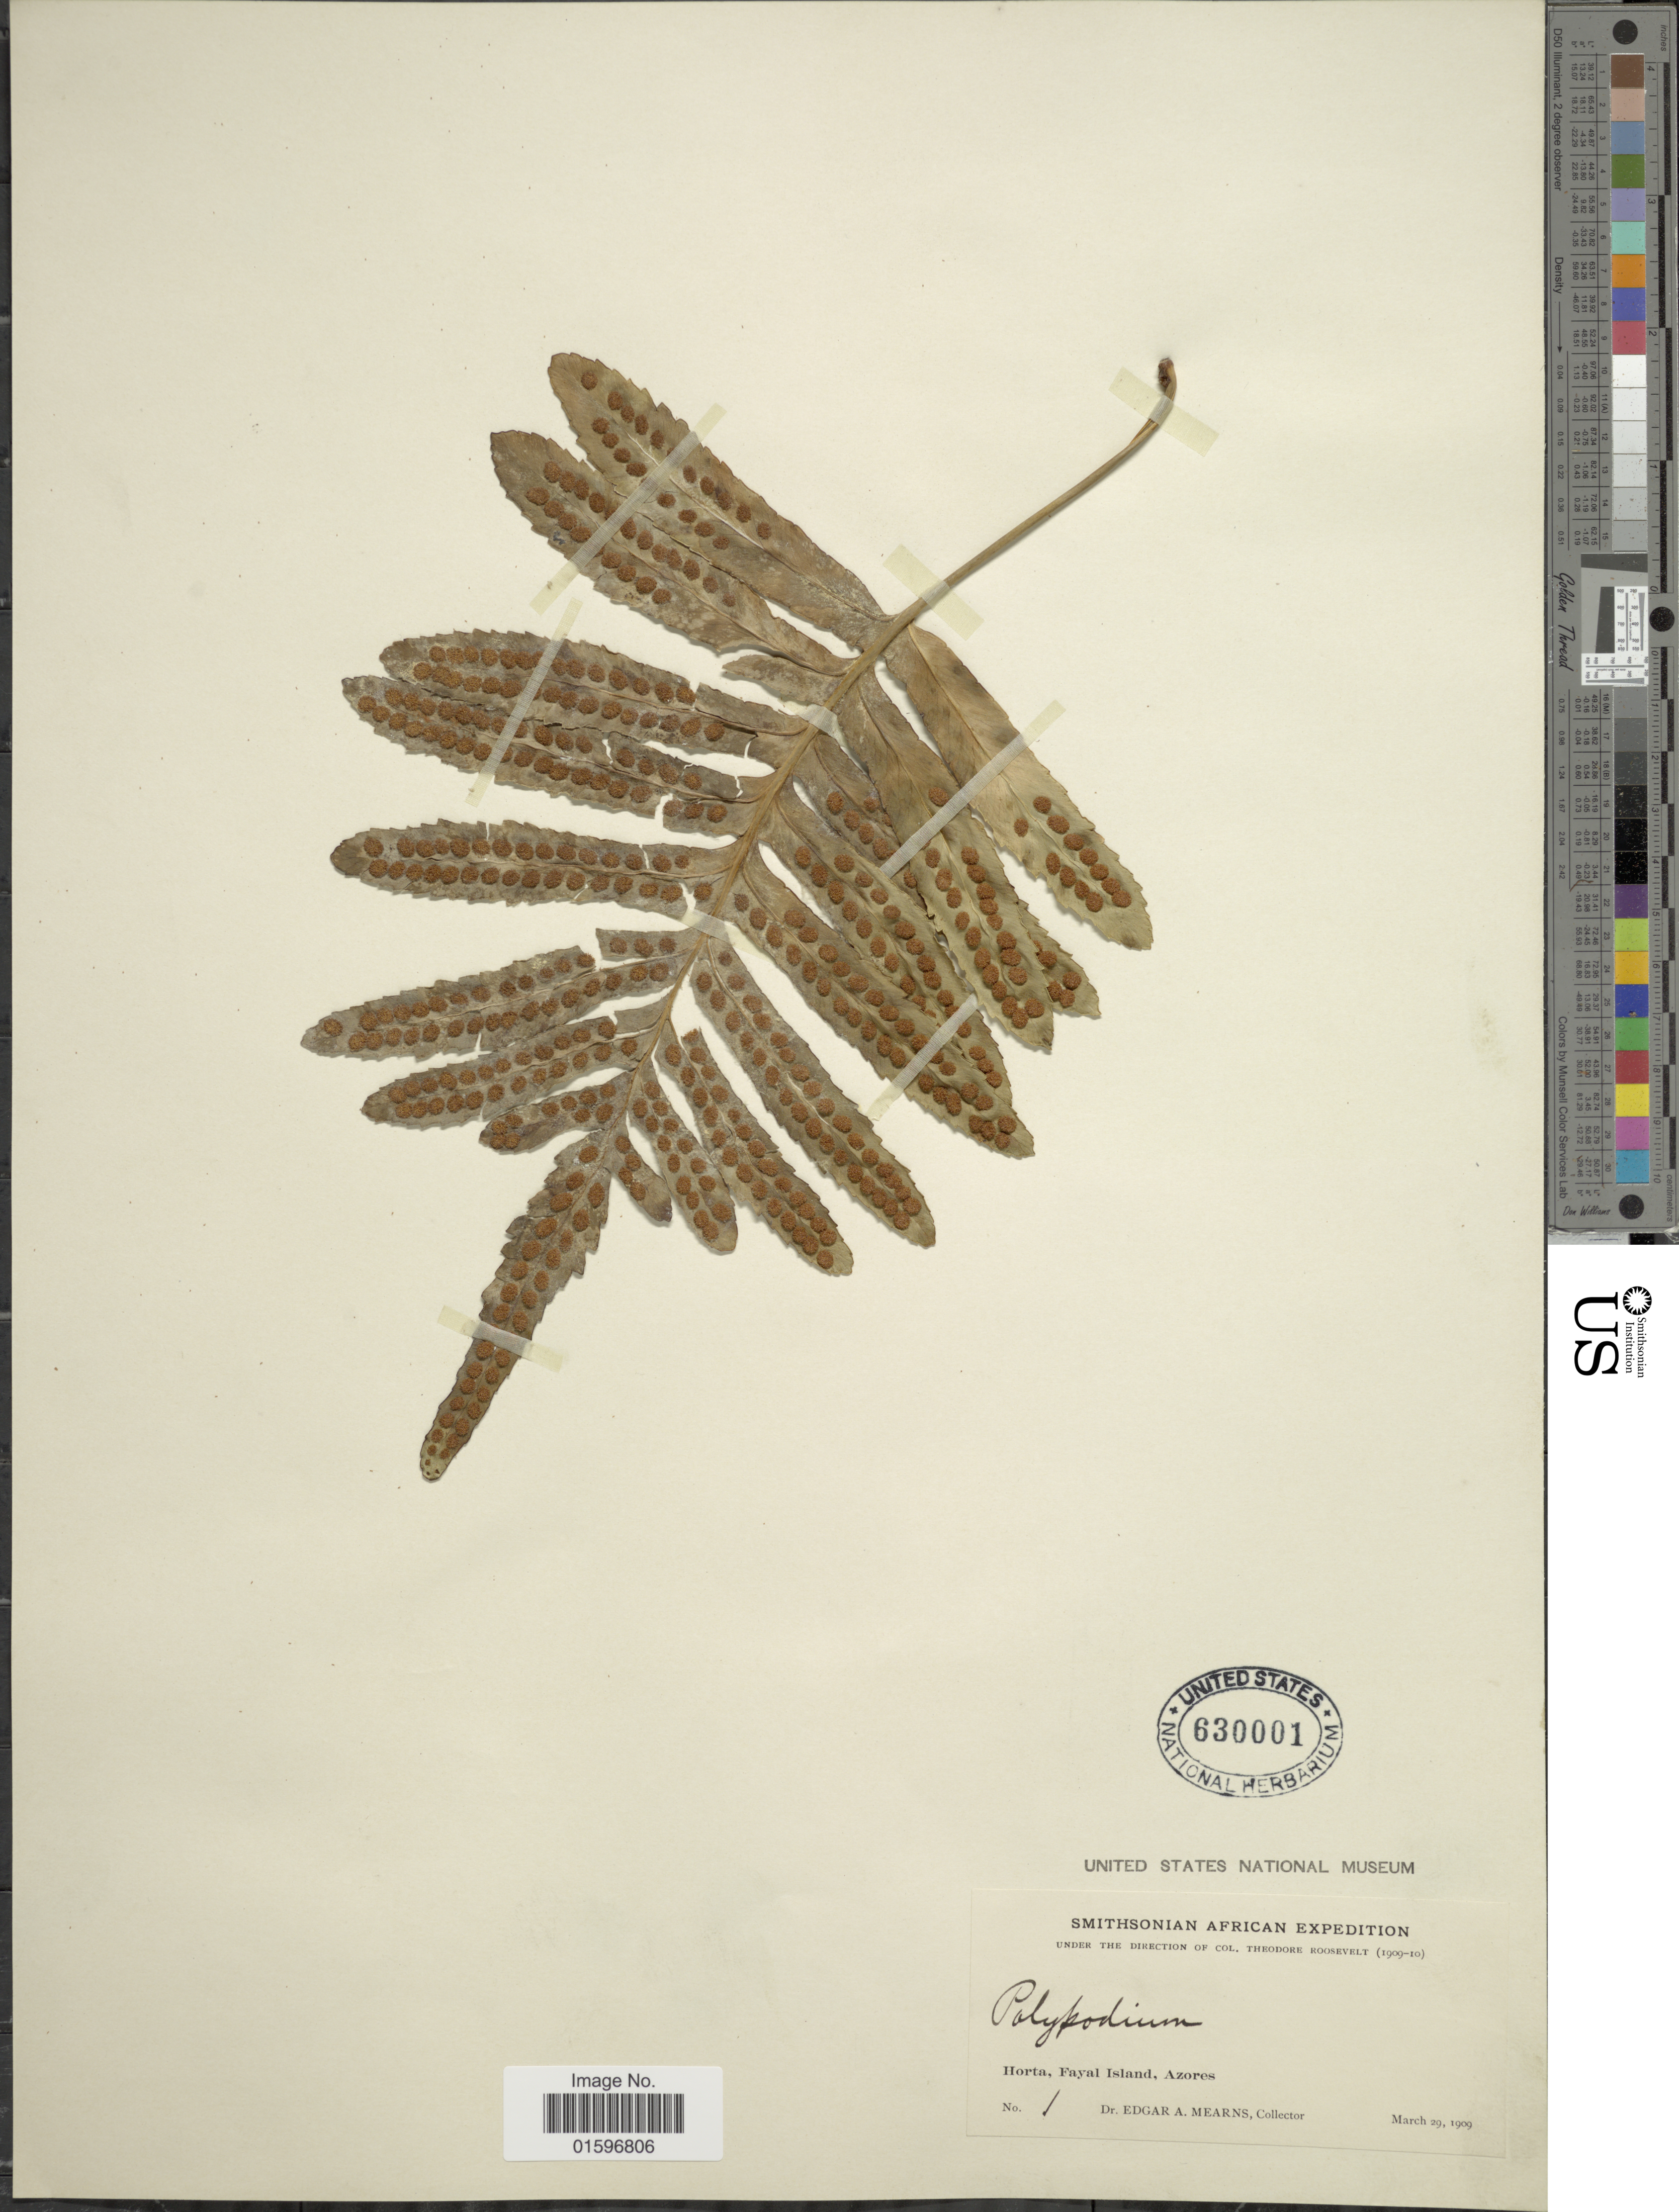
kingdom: Plantae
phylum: Tracheophyta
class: Polypodiopsida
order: Polypodiales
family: Polypodiaceae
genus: Polypodium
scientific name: Polypodium vulgare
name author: L.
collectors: E. A. Mearns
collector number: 1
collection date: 1909-03-29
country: Portugal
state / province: Azores (Aut. Reg.)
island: Faial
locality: African, Horta, Fayal Island, Azores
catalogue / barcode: US 630001